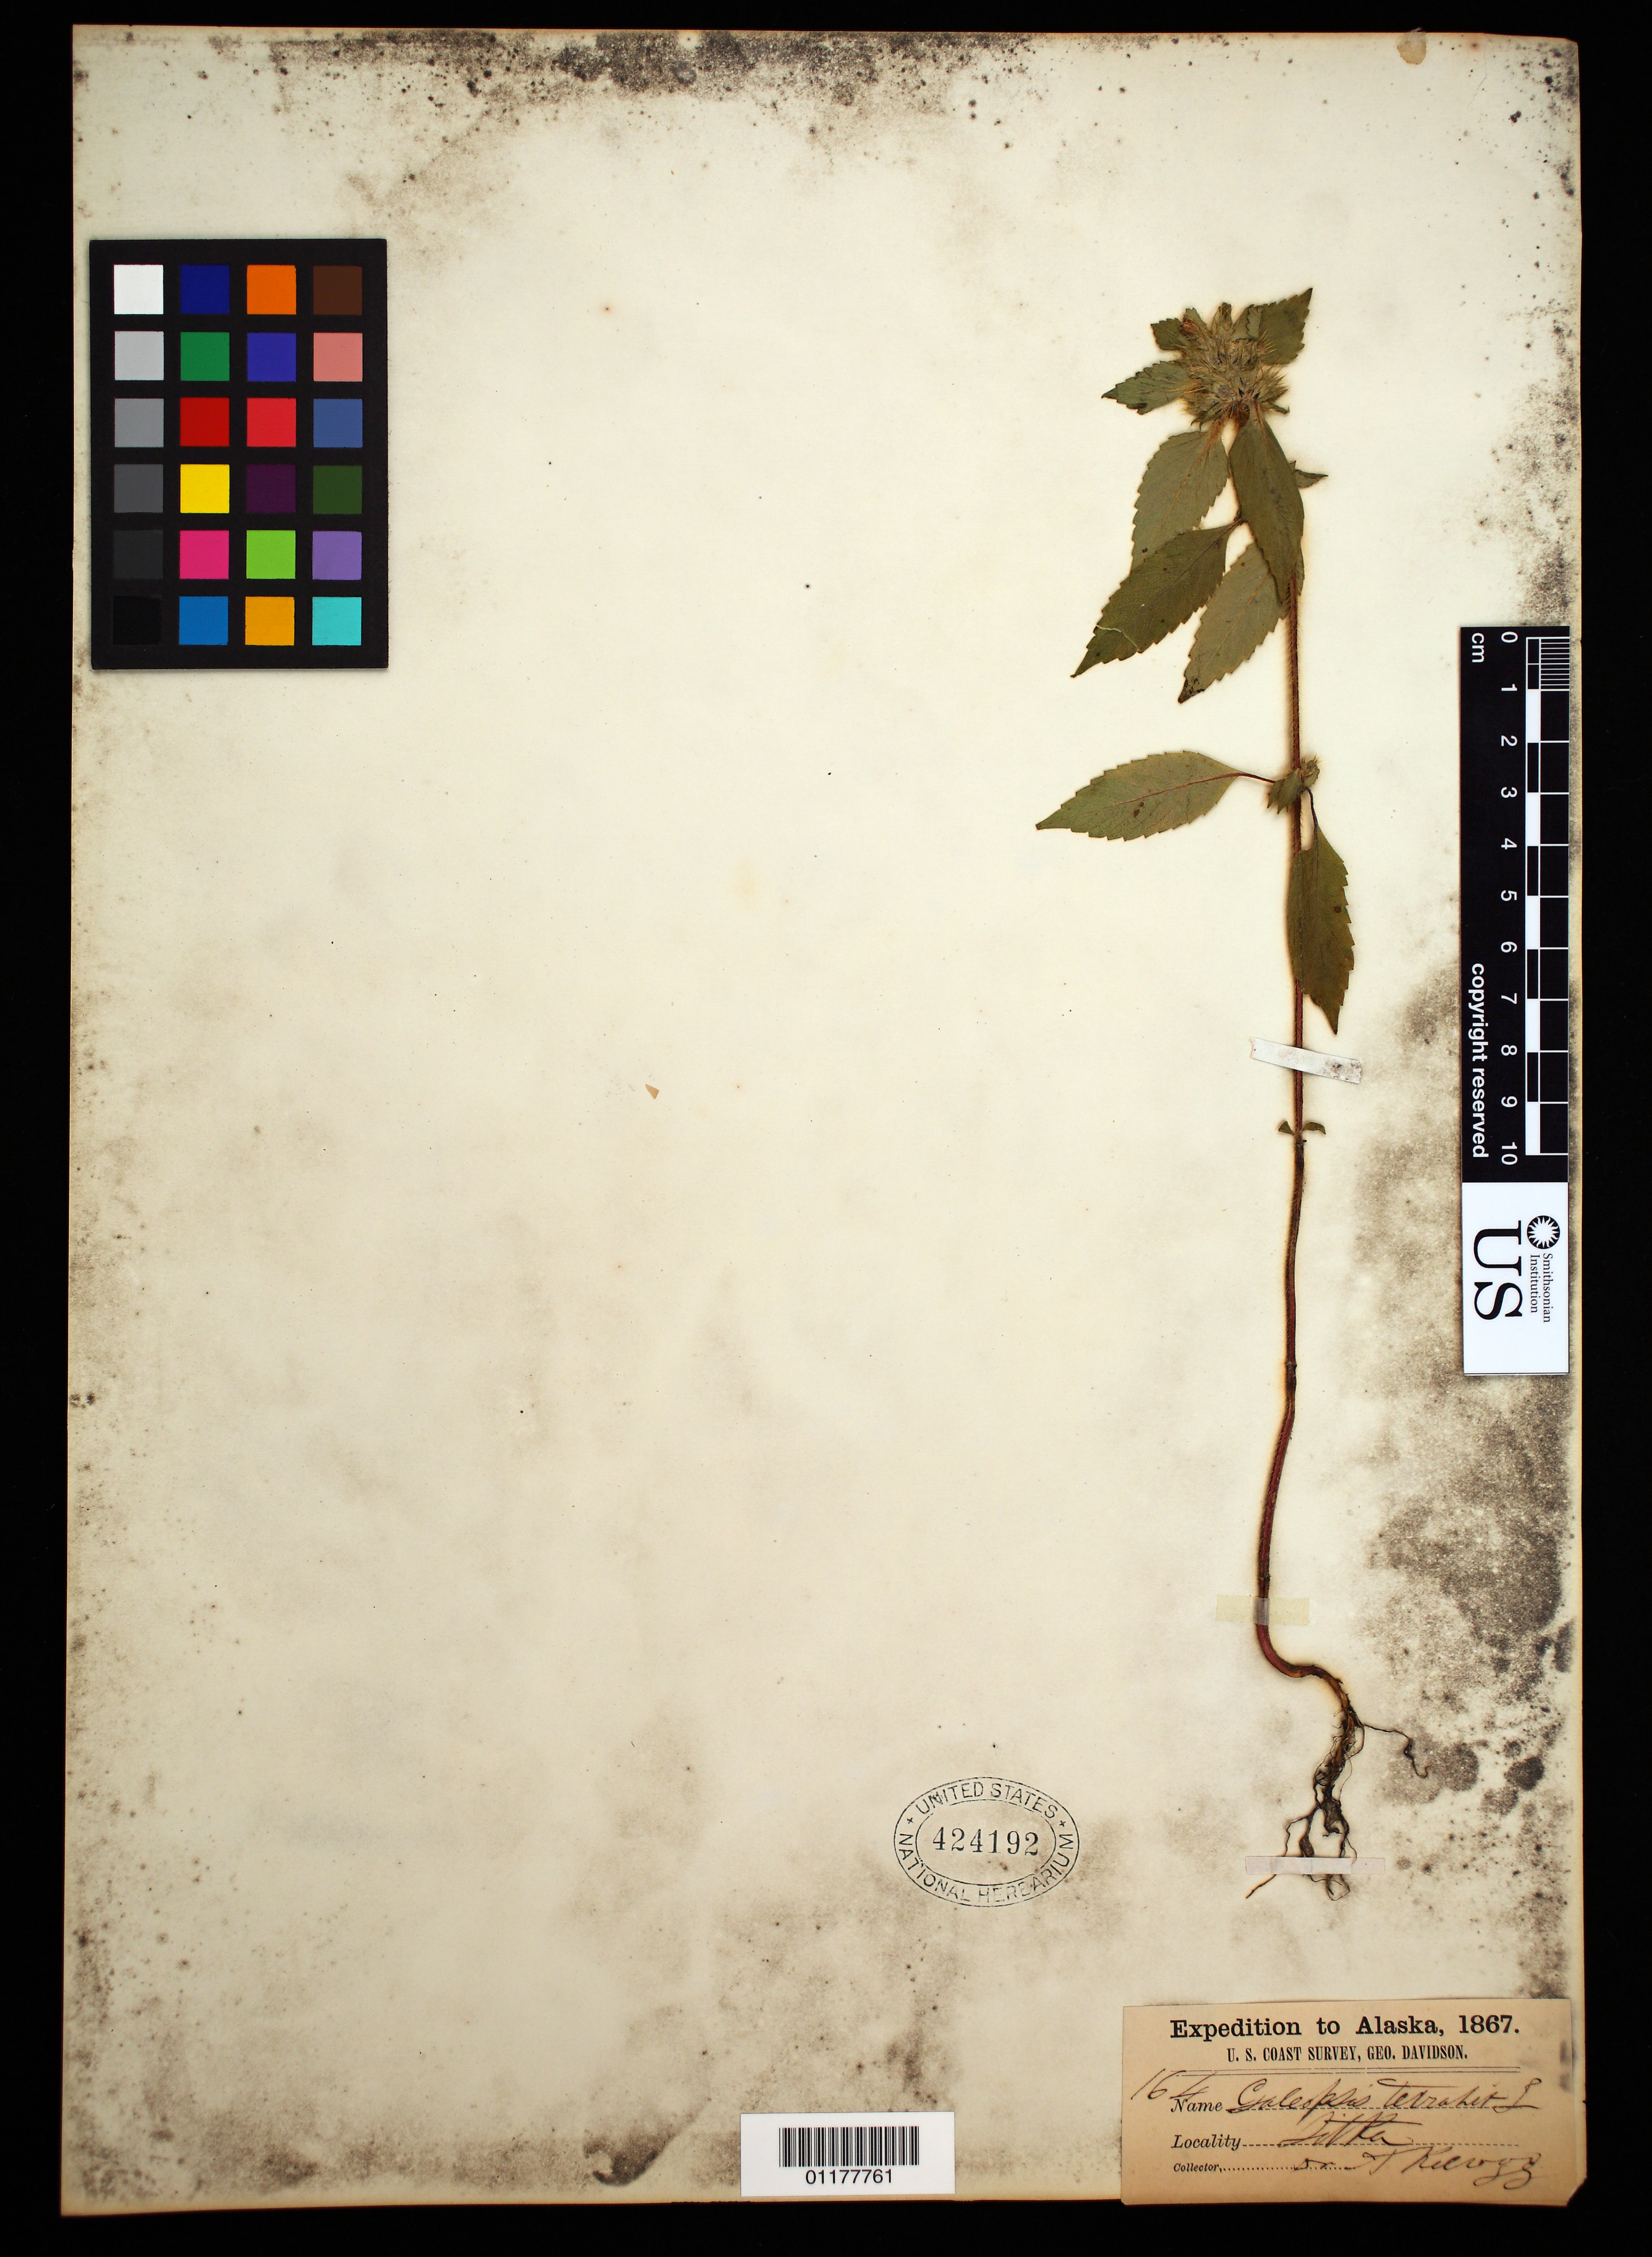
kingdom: Plantae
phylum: Tracheophyta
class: Magnoliopsida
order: Lamiales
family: Lamiaceae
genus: Galeopsis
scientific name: Galeopsis tetrahit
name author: L.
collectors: A. Kellogg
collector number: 164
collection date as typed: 1867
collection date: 1867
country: United States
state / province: Alaska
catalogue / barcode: US 424192